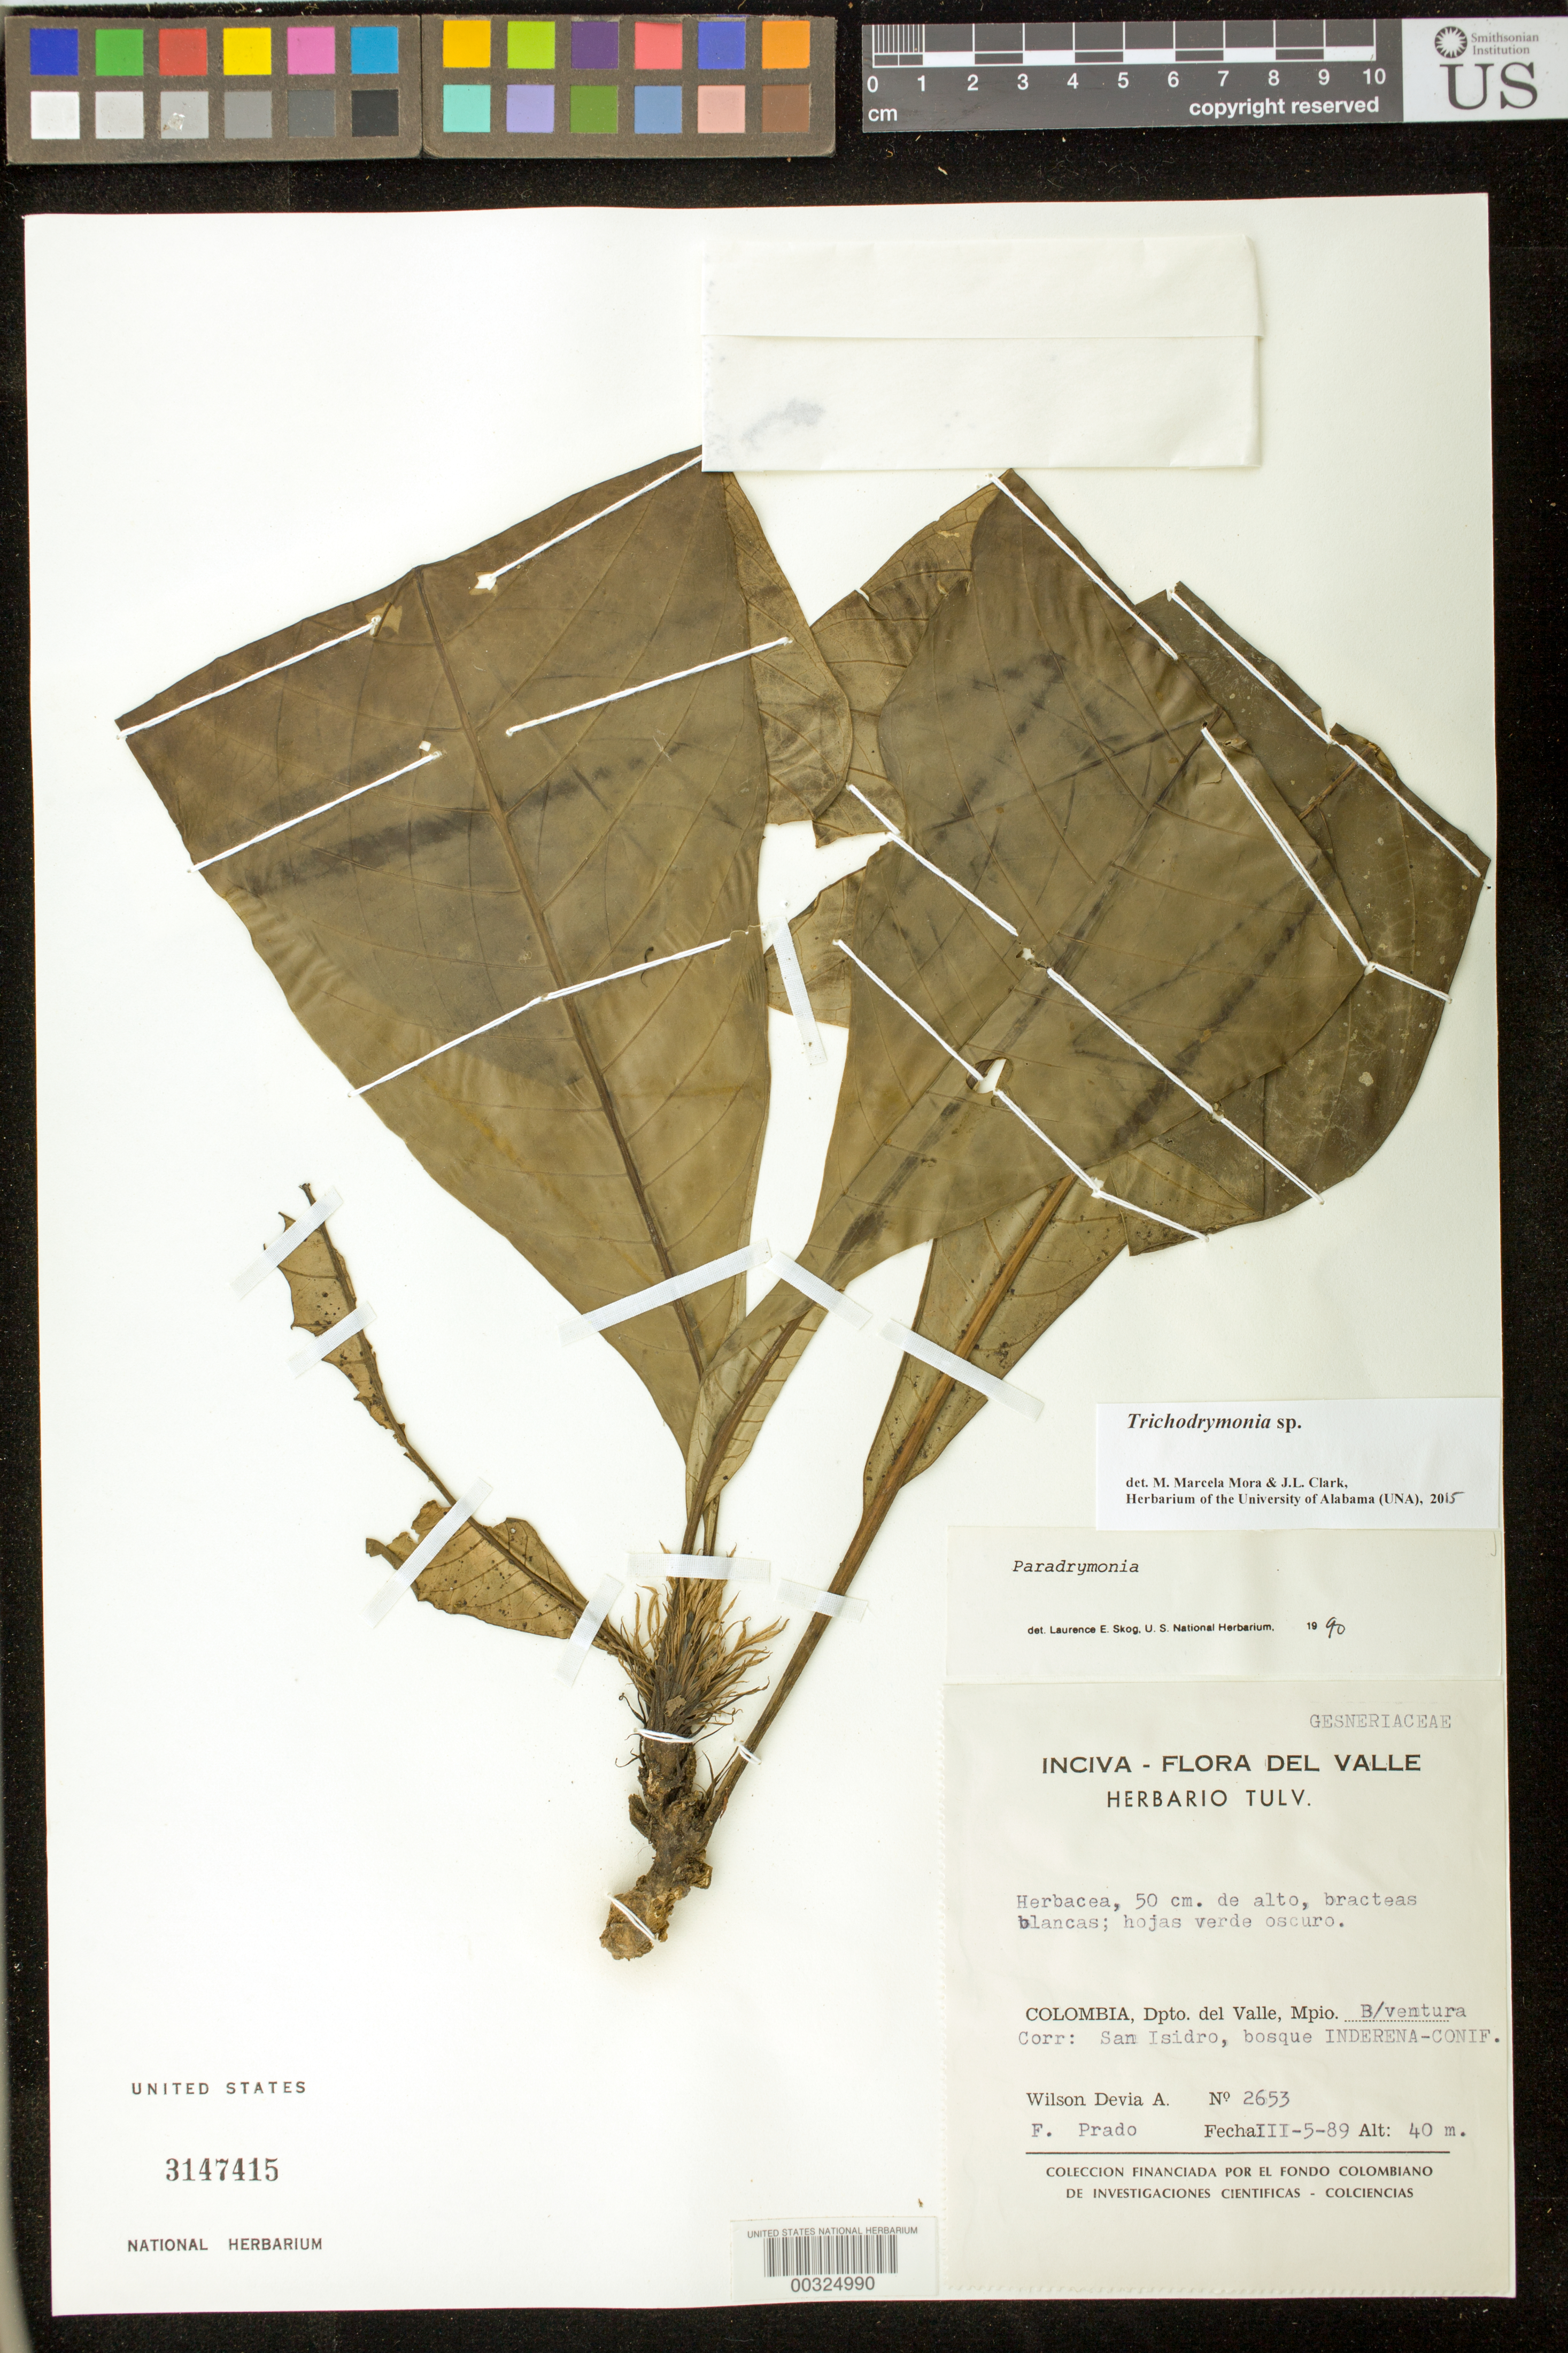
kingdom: Plantae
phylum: Tracheophyta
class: Magnoliopsida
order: Lamiales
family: Gesneriaceae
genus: Trichodrymonia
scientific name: Trichodrymonia sp.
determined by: Mora, M. M.; Clark, J. L.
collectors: W. Devia A. & F. Prado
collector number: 2653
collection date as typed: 05 Mar 1989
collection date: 1989-03-05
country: Colombia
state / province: Valle del Cauca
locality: Mpio. B/ventura, Corr. San Isidro, bosque INDERENA-CONIF.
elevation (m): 40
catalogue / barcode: US 3147415